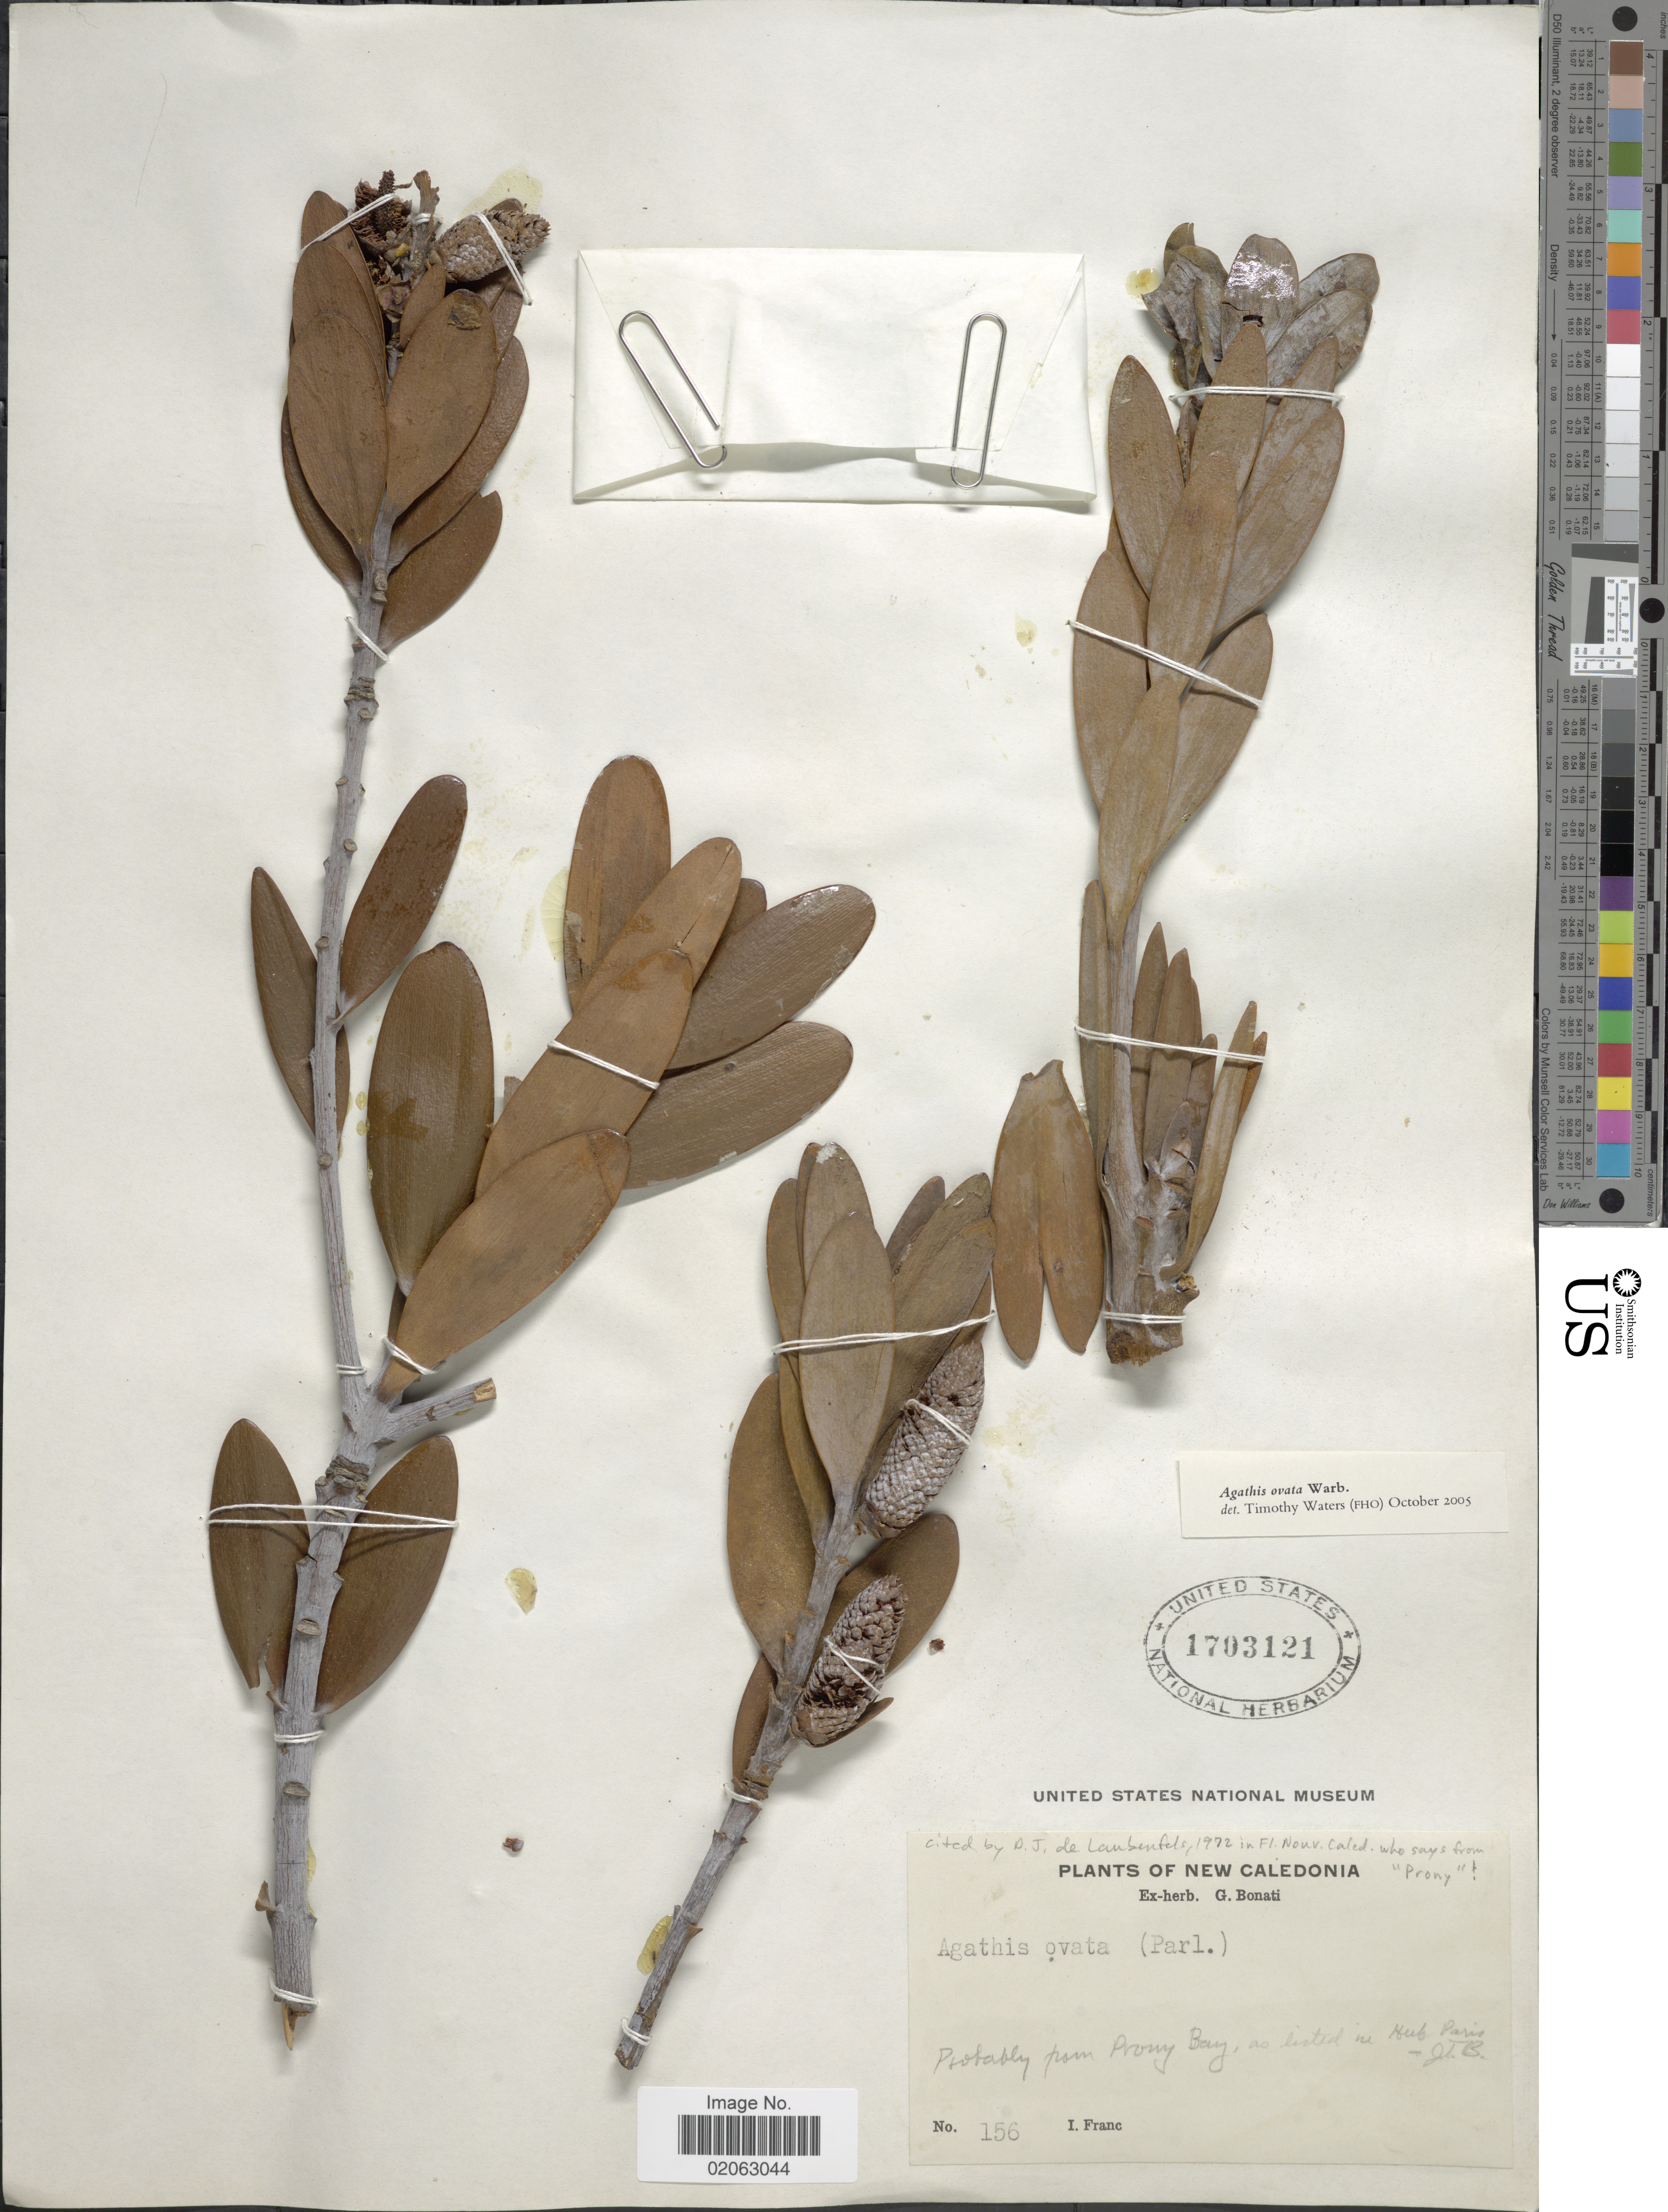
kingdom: Plantae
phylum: Tracheophyta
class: Pinopsida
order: Pinales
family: Araucariaceae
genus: Agathis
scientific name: Agathis ovata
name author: (C. Moore ex Vieill.) Warb.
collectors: I. Franc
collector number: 156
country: New Caledonia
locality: Probably from Prony Bay, as listed in Hub Paris.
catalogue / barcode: US 1703121